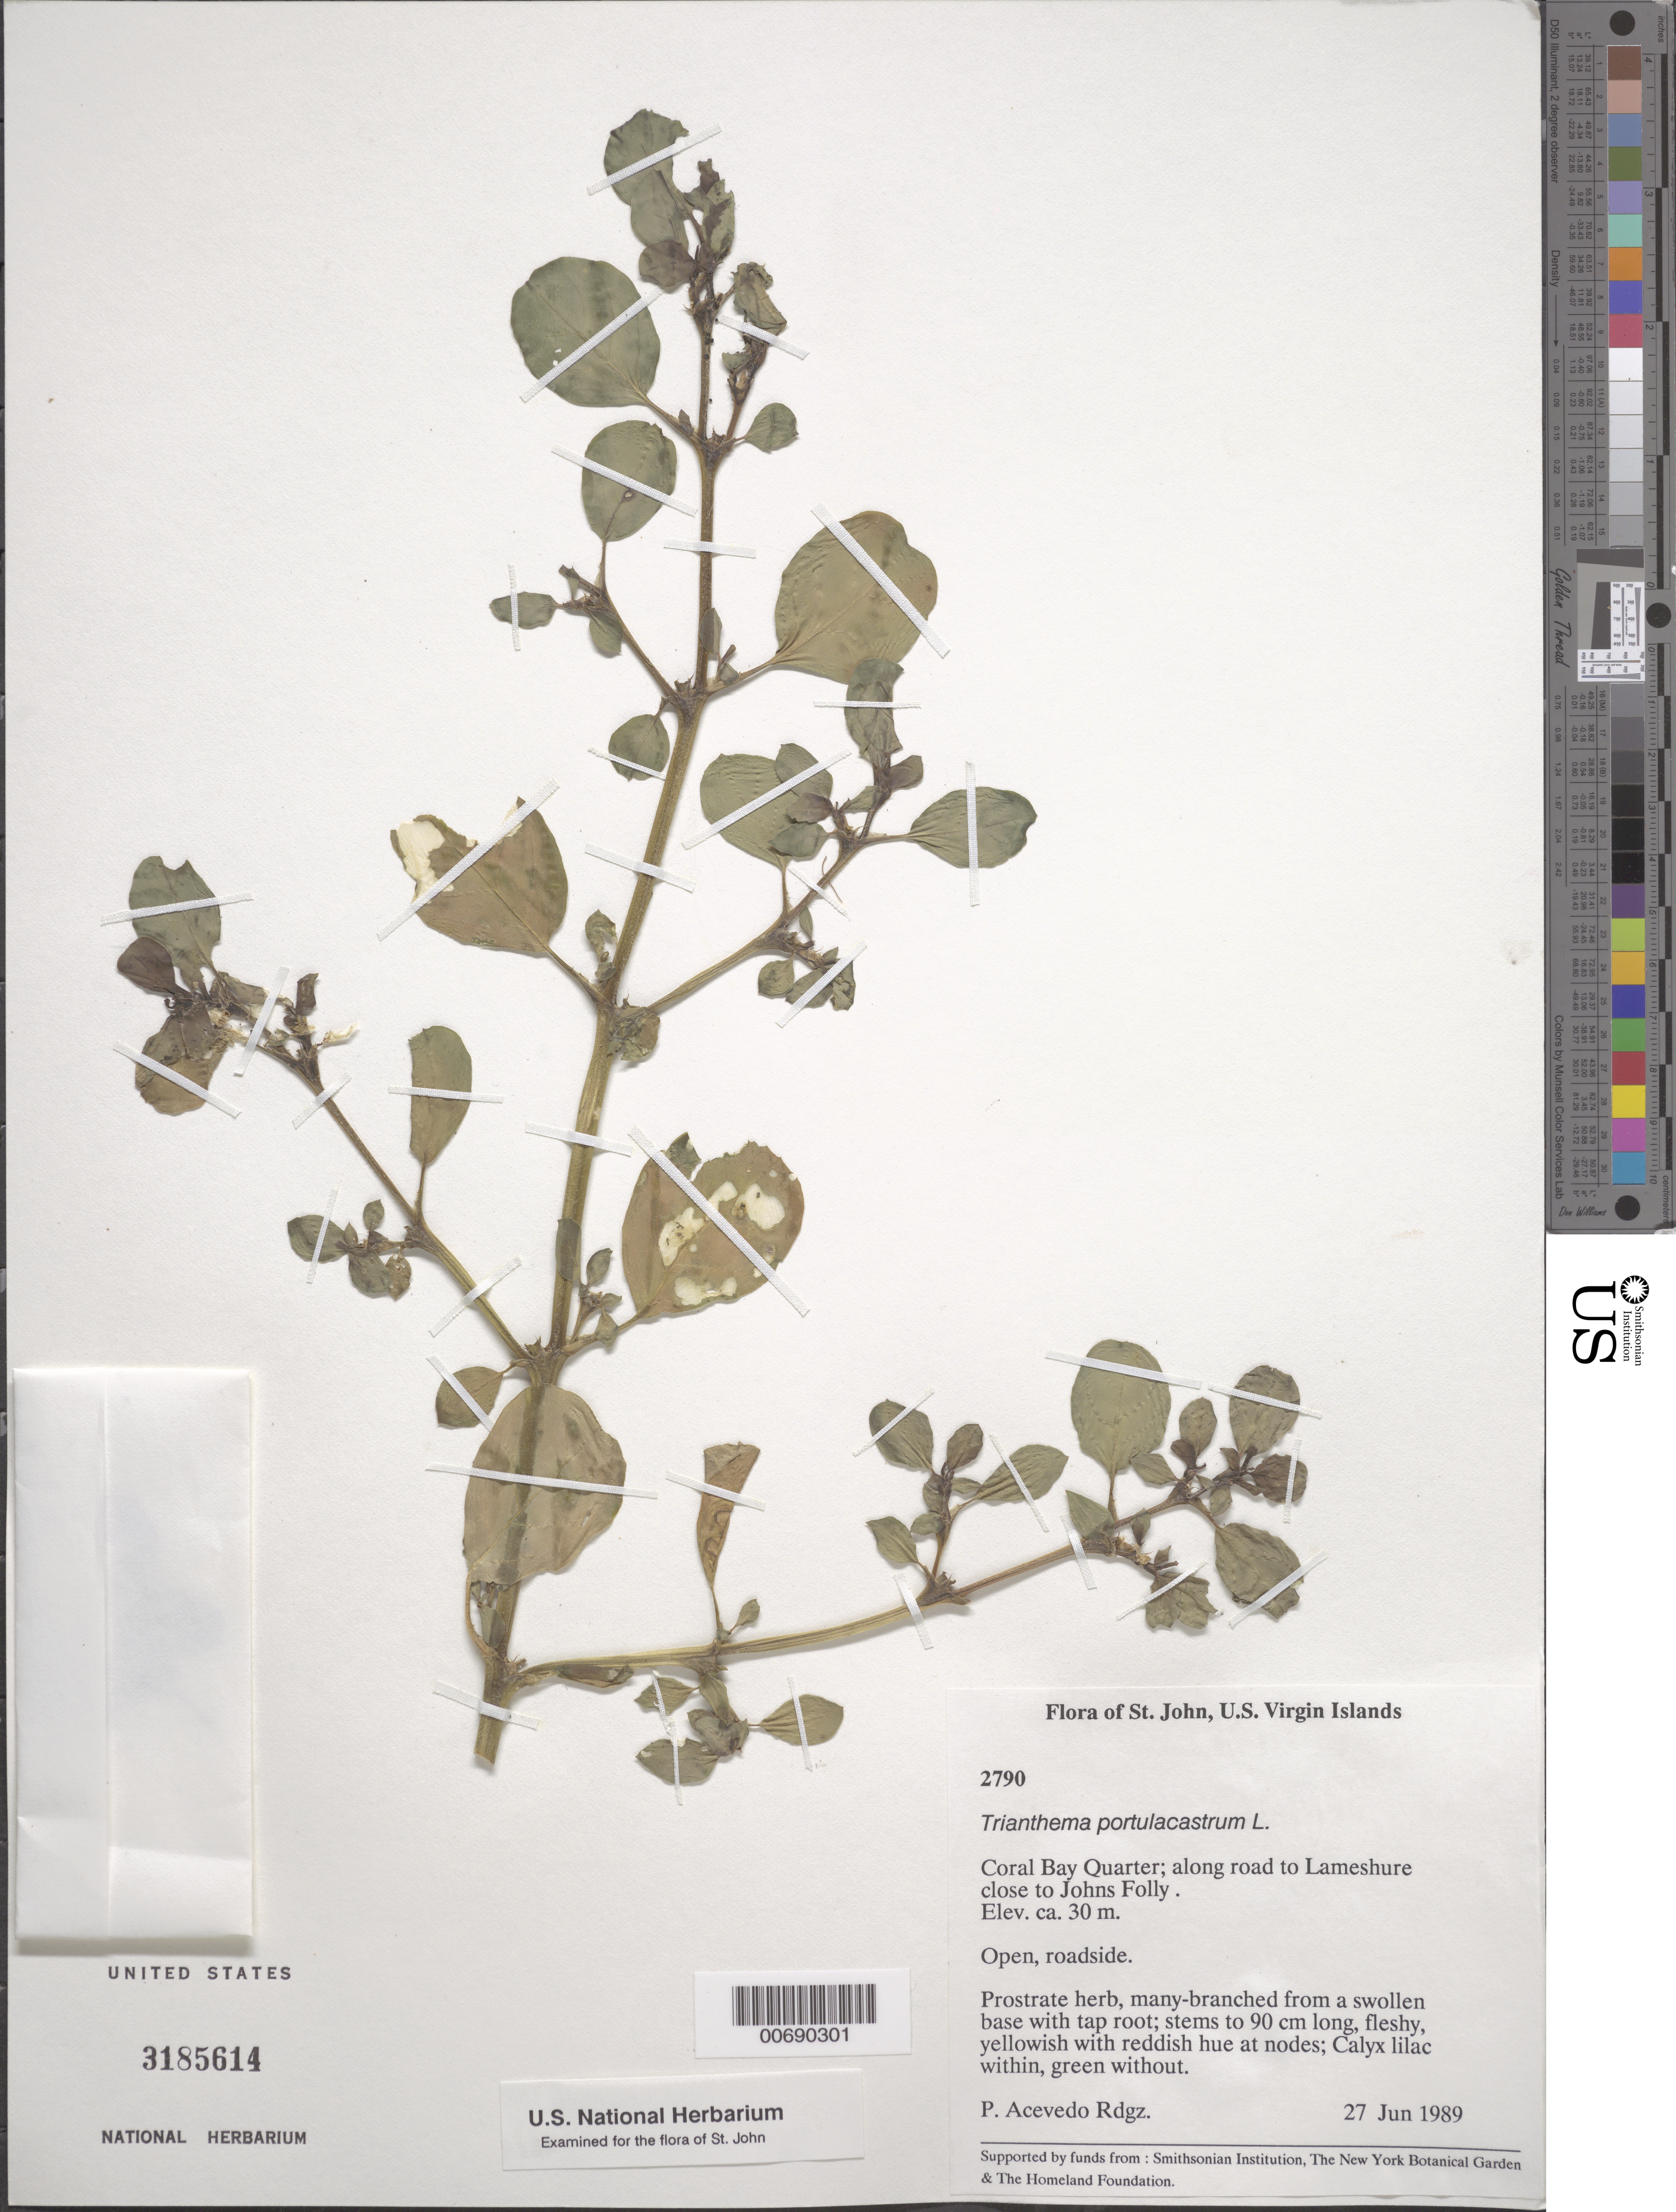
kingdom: Plantae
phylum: Tracheophyta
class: Magnoliopsida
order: Caryophyllales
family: Aizoaceae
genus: Trianthema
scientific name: Trianthema portulacastrum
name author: L.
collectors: P. Acevedo-Rodr.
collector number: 2790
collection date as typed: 27 Jun 1989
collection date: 1989-06-27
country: U.S. Virgin Islands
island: St. John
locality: Road between Salt Pond Beach and Coral Bay.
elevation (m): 30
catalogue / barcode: US 3185614